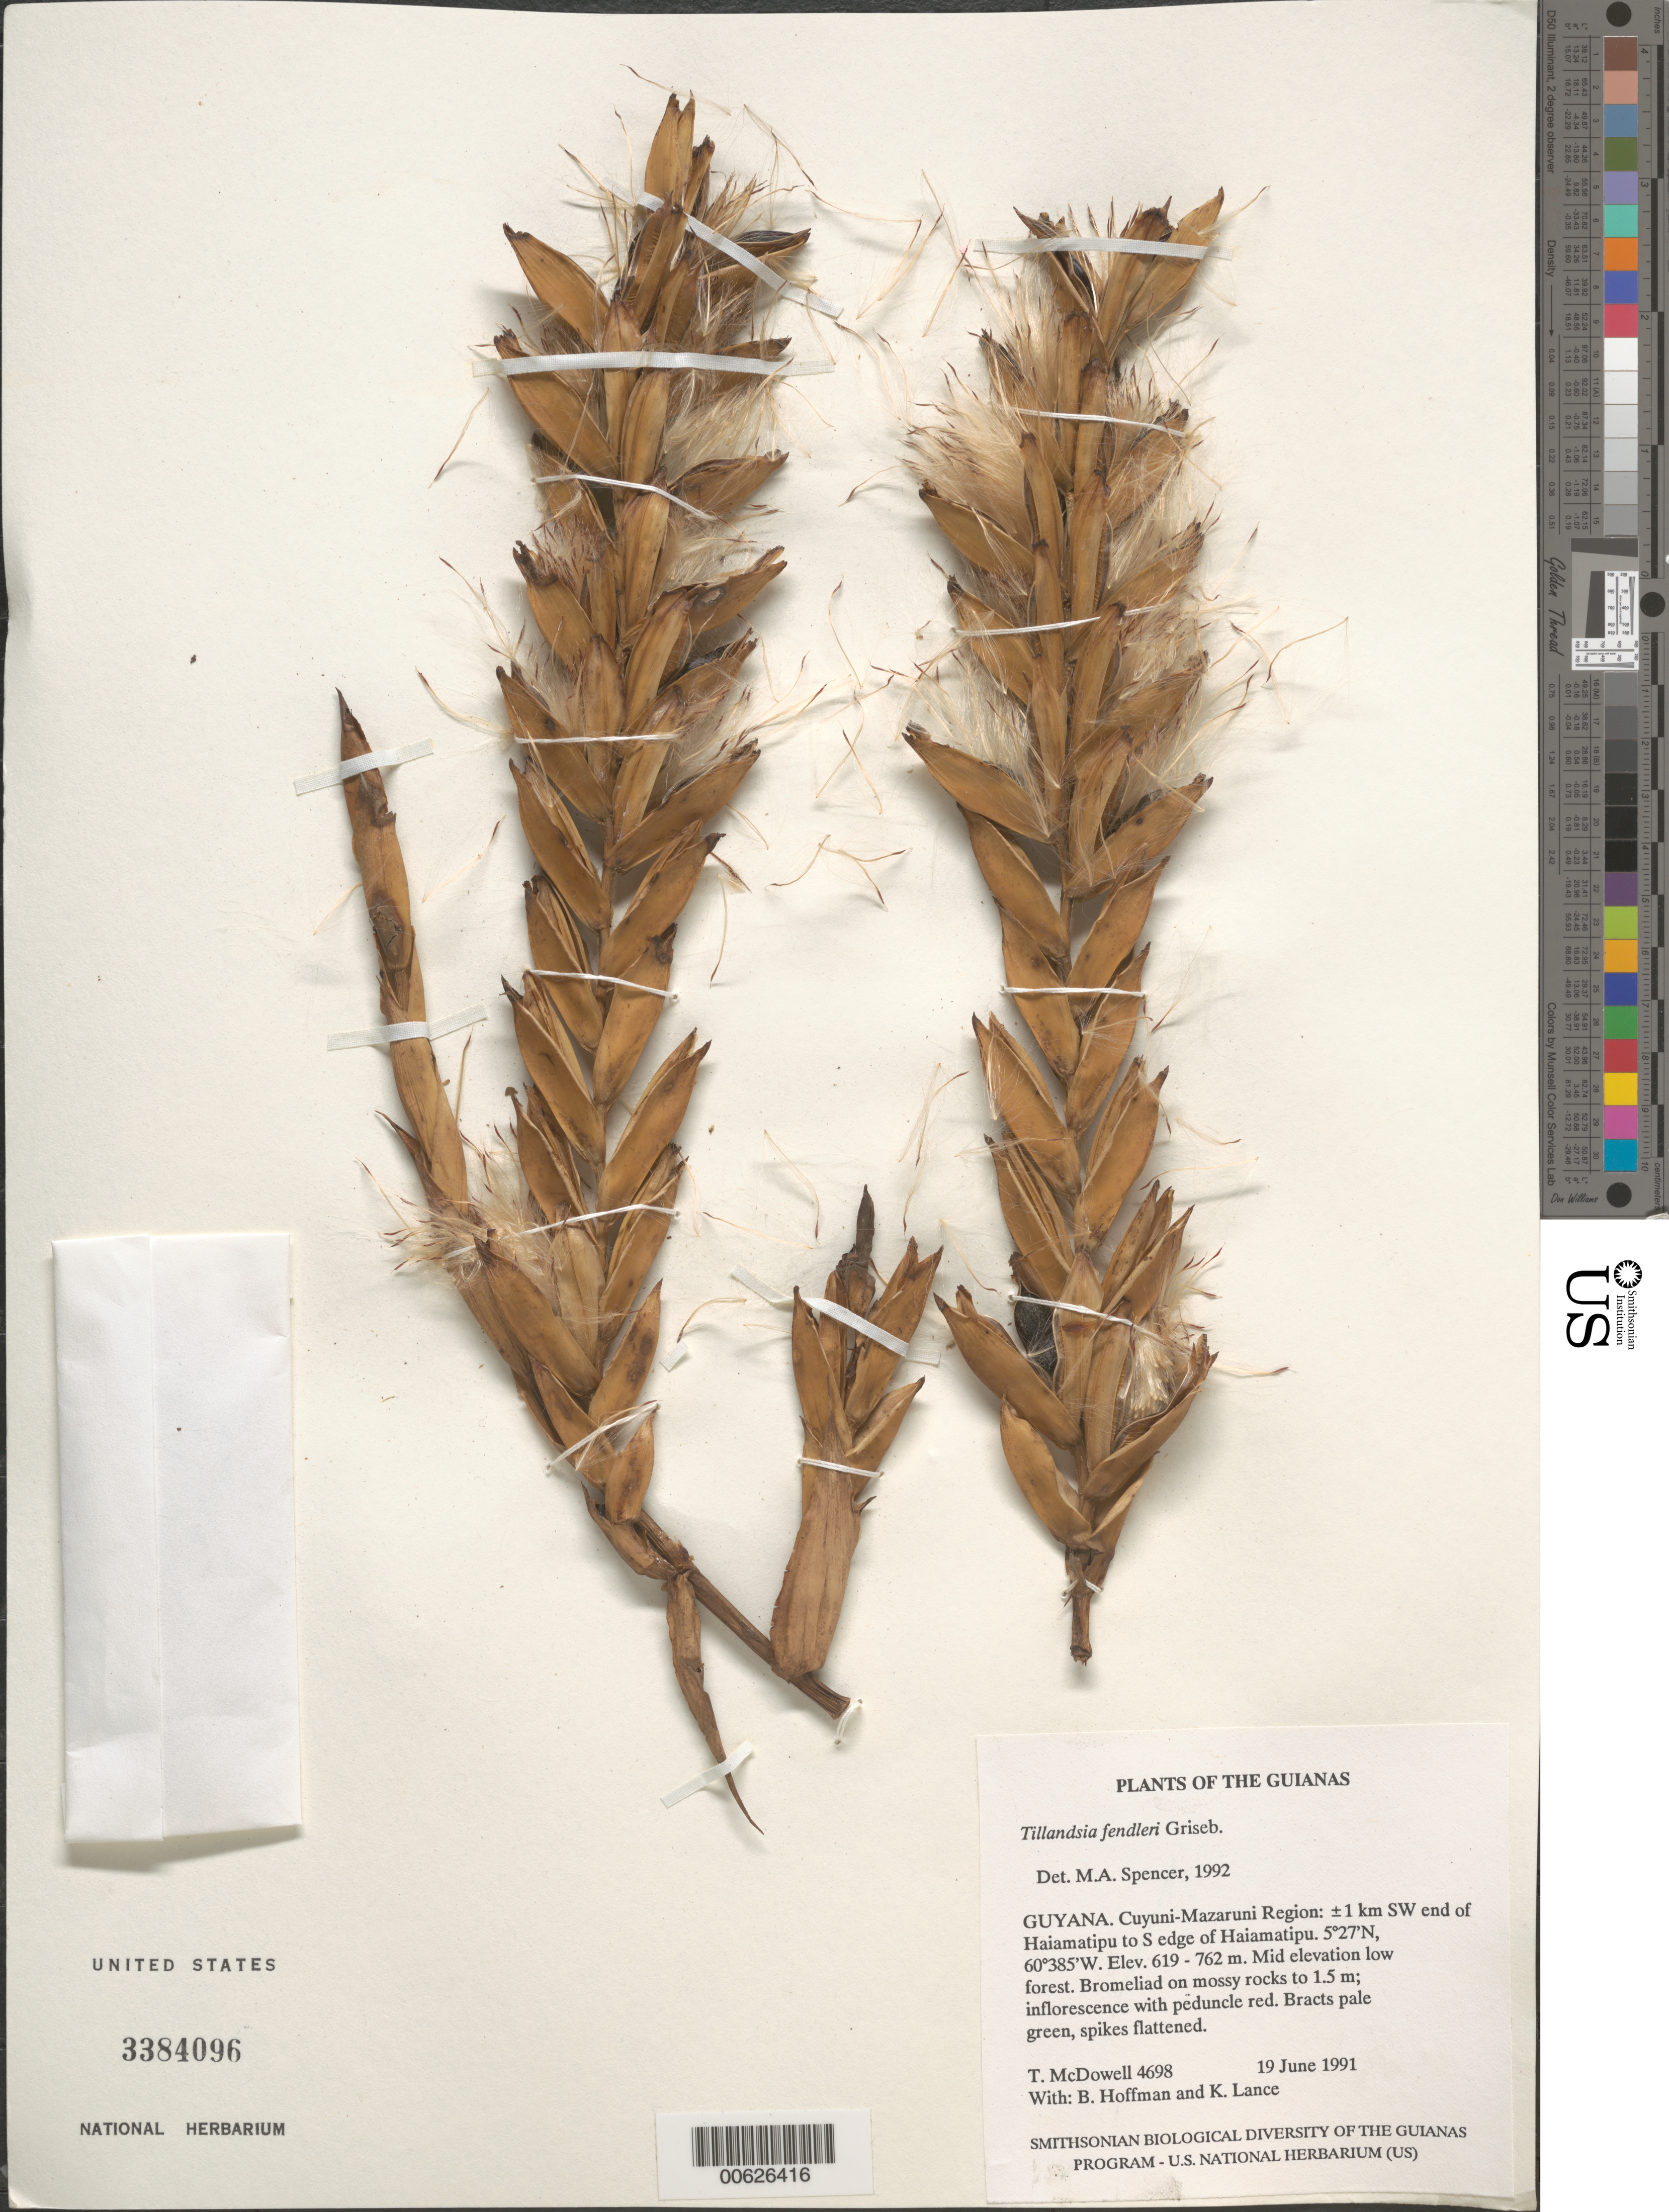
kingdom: Plantae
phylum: Tracheophyta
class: Liliopsida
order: Poales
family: Bromeliaceae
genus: Tillandsia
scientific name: Tillandsia fendleri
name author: Griseb.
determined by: Spencer, M. A.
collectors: T. McDowell, B. Hoffman & K. Lance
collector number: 4698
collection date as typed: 19 June 1991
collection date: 1991-06-19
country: Guyana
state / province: Cuyuni-Mazaruni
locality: ±1 km SW end of Haiamatipu to S edge of Haiamatipu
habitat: Mid elevation low forest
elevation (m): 610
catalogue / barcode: US 3384096